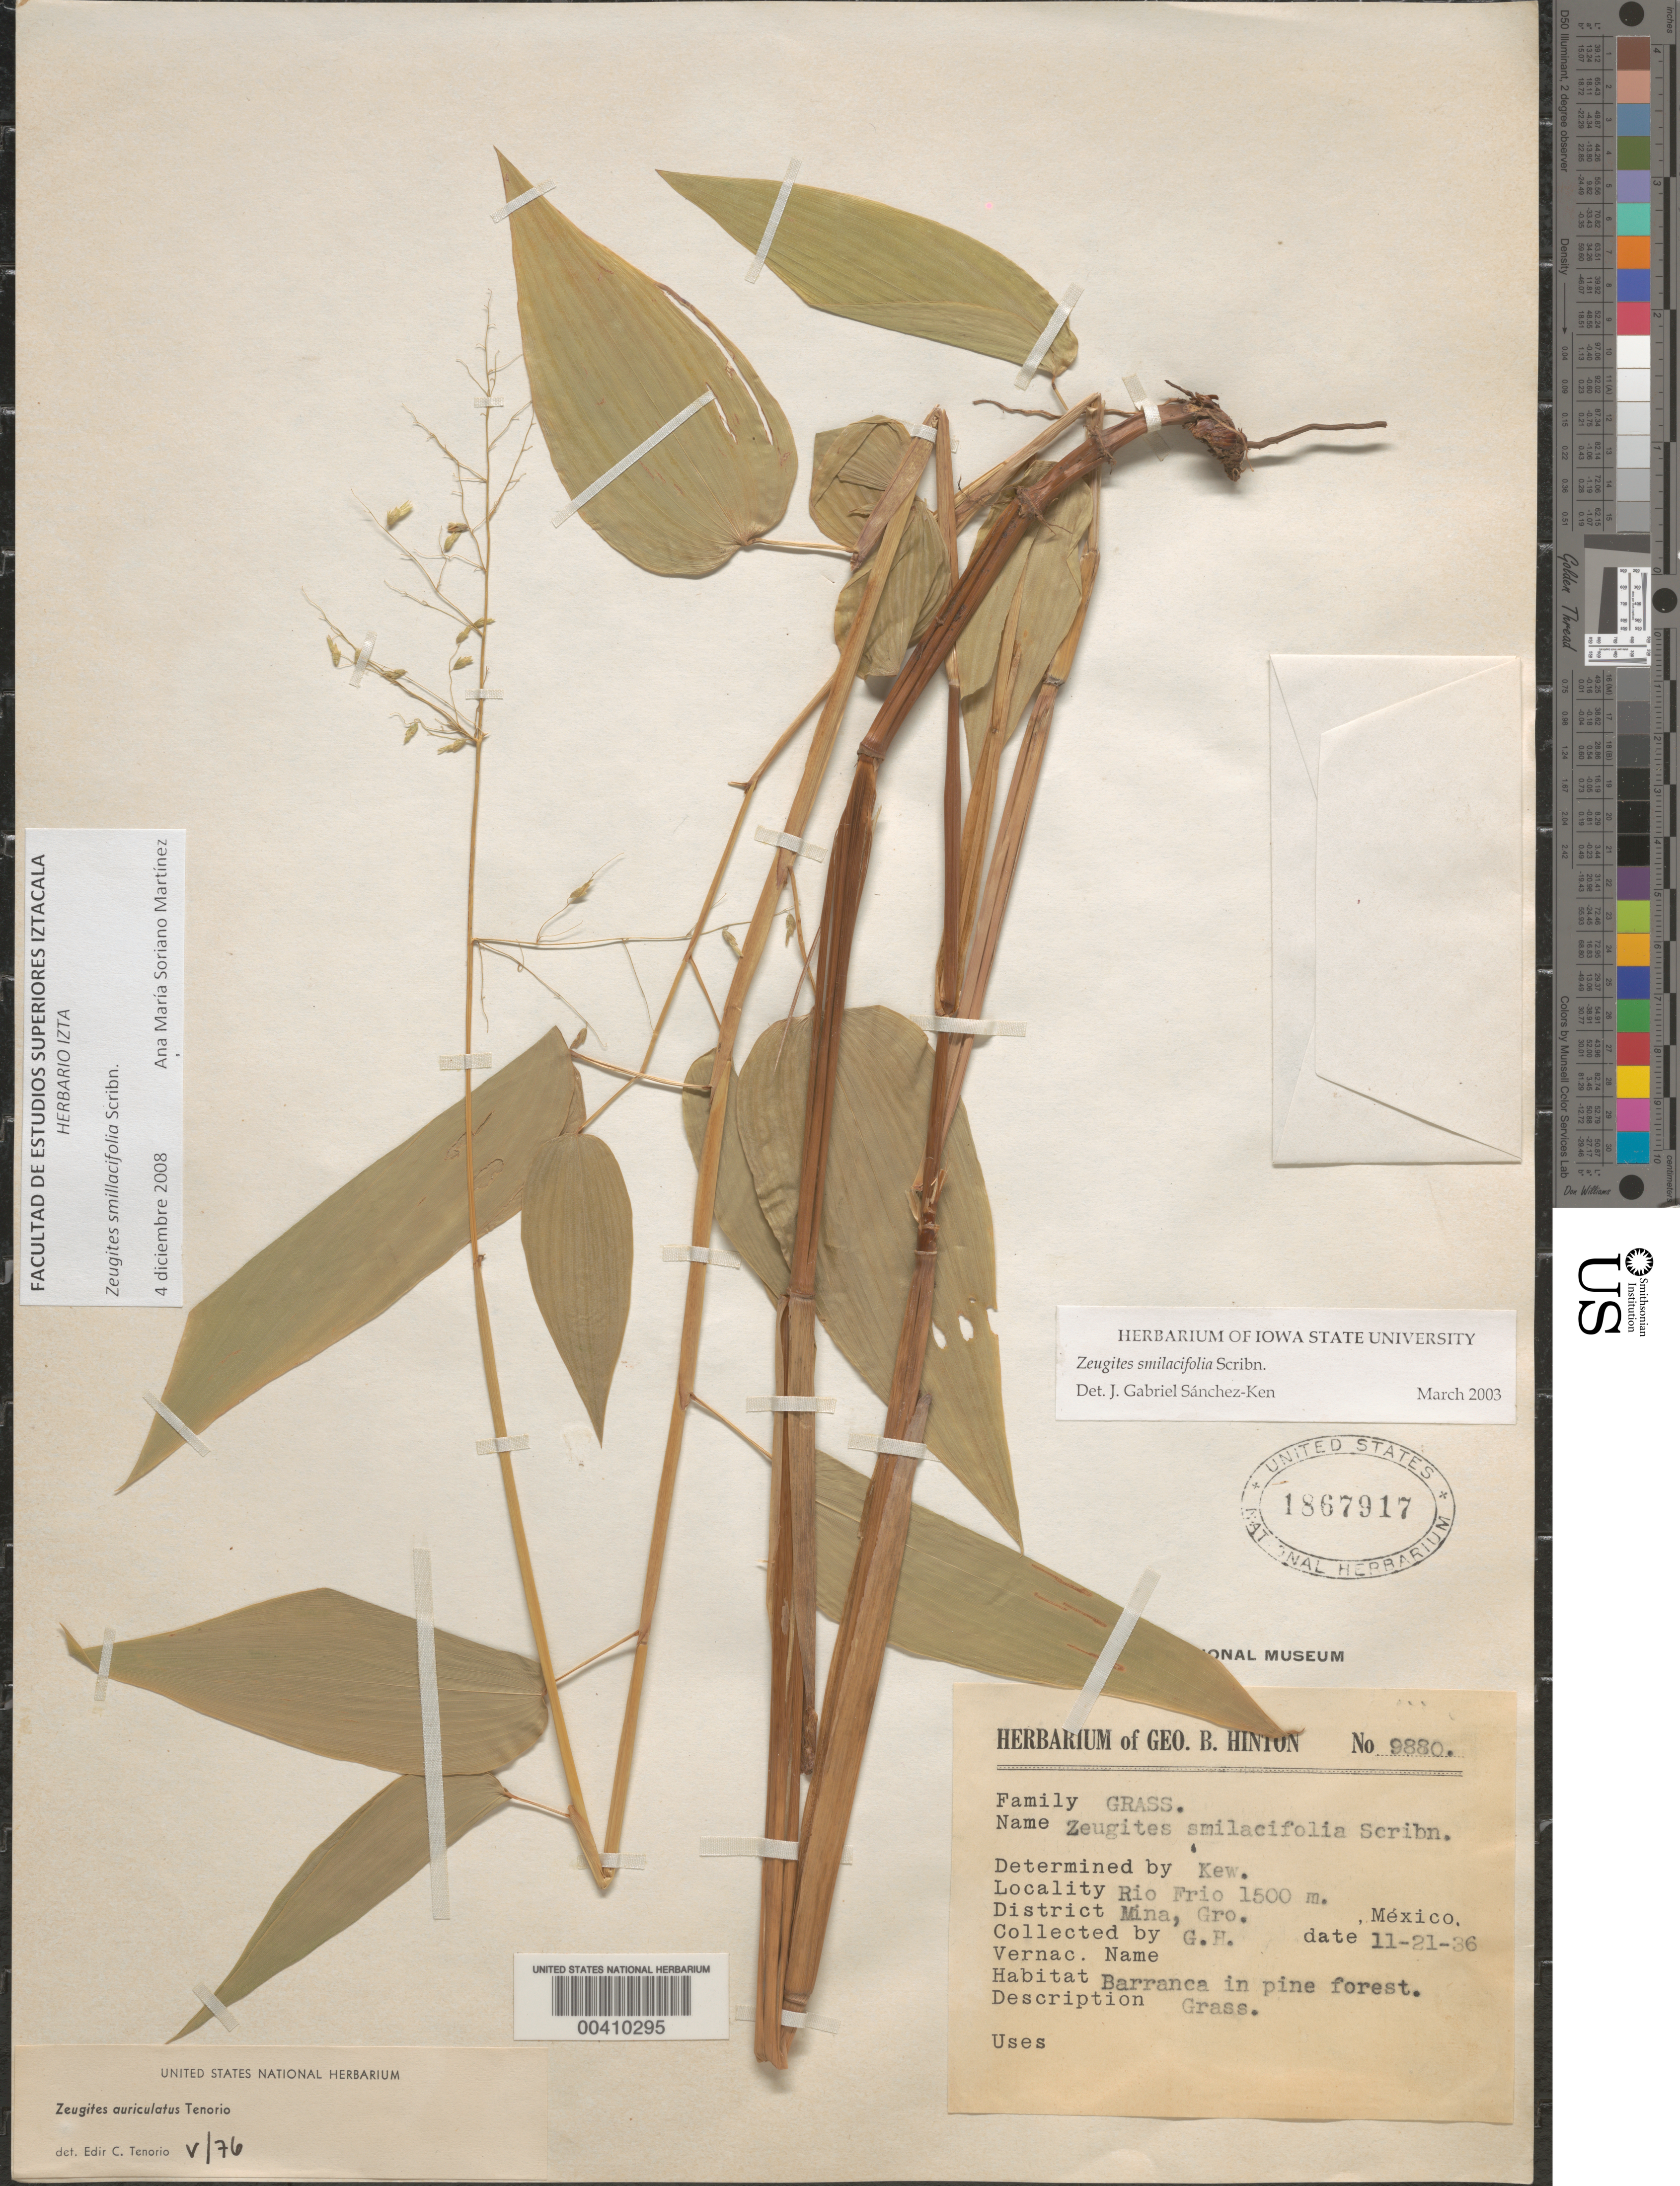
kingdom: Plantae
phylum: Tracheophyta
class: Liliopsida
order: Poales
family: Poaceae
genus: Zeugites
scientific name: Zeugites smilacifolius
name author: Scribn.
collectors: G. B. Hinton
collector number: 9880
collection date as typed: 21 Nov 1936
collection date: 1936-11-21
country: Mexico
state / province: Guerrero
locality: Rio Frio, Mina Dist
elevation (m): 1500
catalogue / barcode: US 1867917